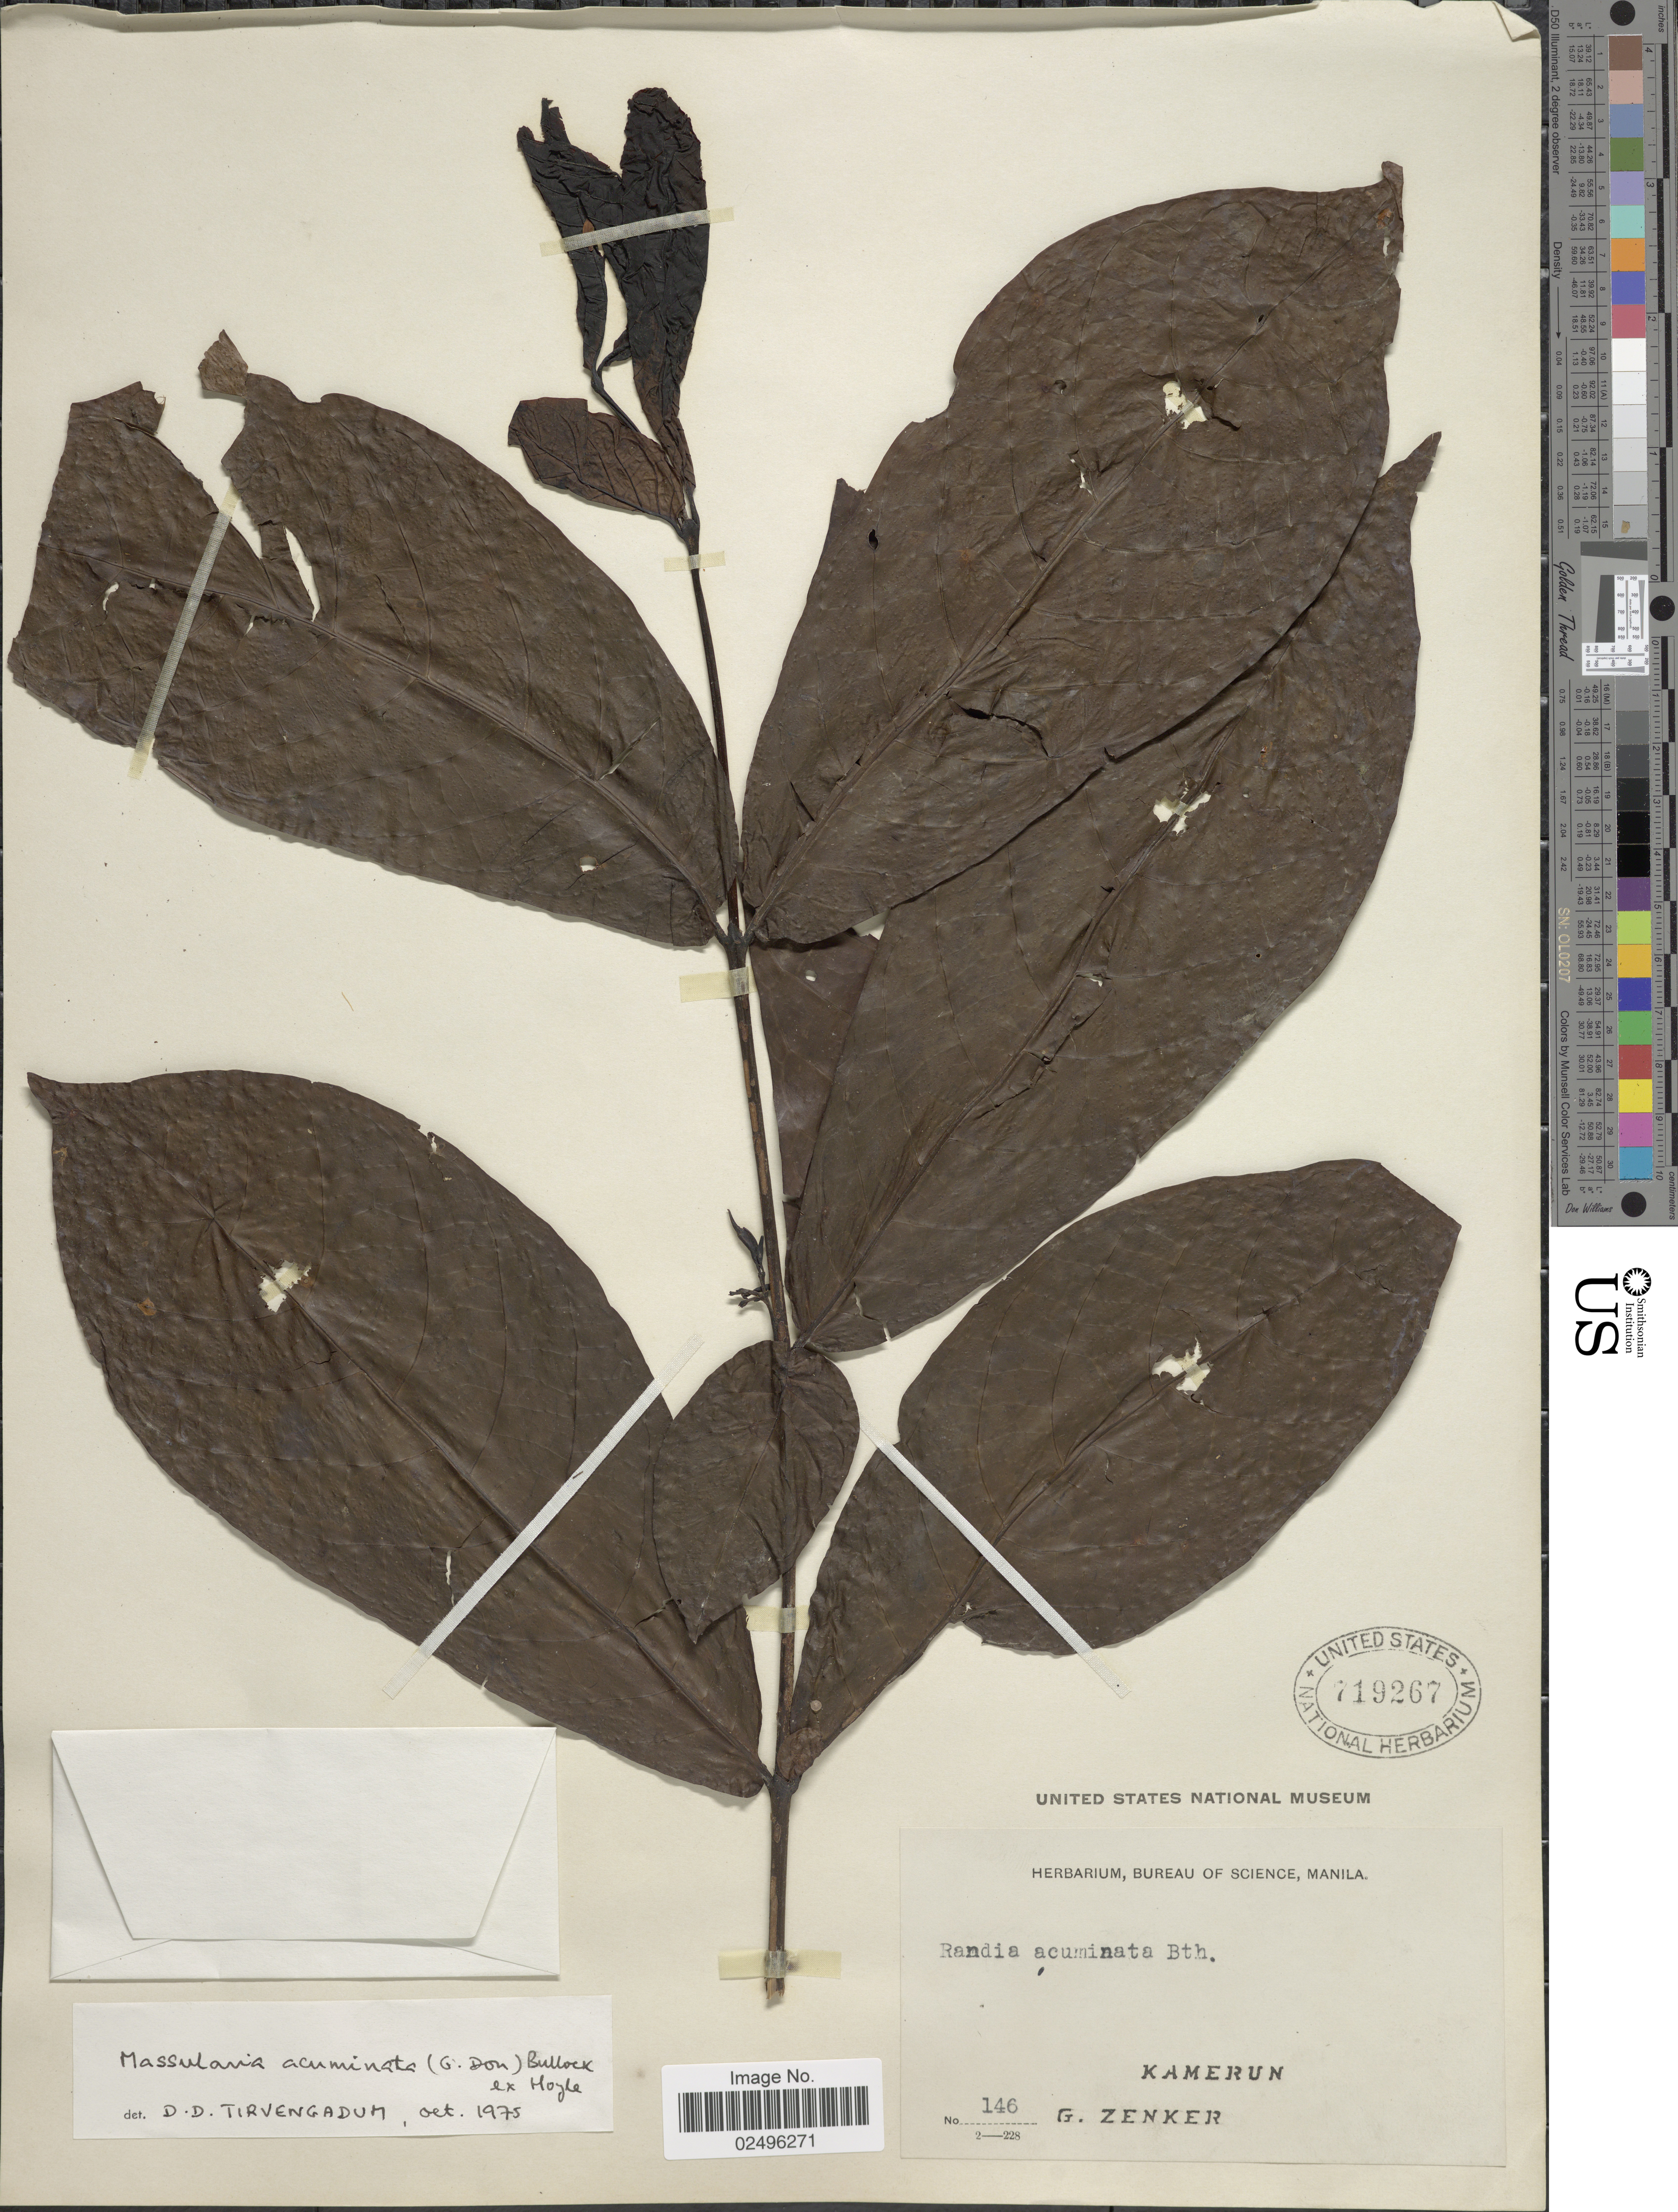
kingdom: Plantae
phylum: Tracheophyta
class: Magnoliopsida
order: Gentianales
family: Rubiaceae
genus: Massularia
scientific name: Massularia acuminata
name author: (G. Don) Bullock ex Hoyle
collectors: G. A. Zenker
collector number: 146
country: Cameroon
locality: Kamerun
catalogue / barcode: US 719267